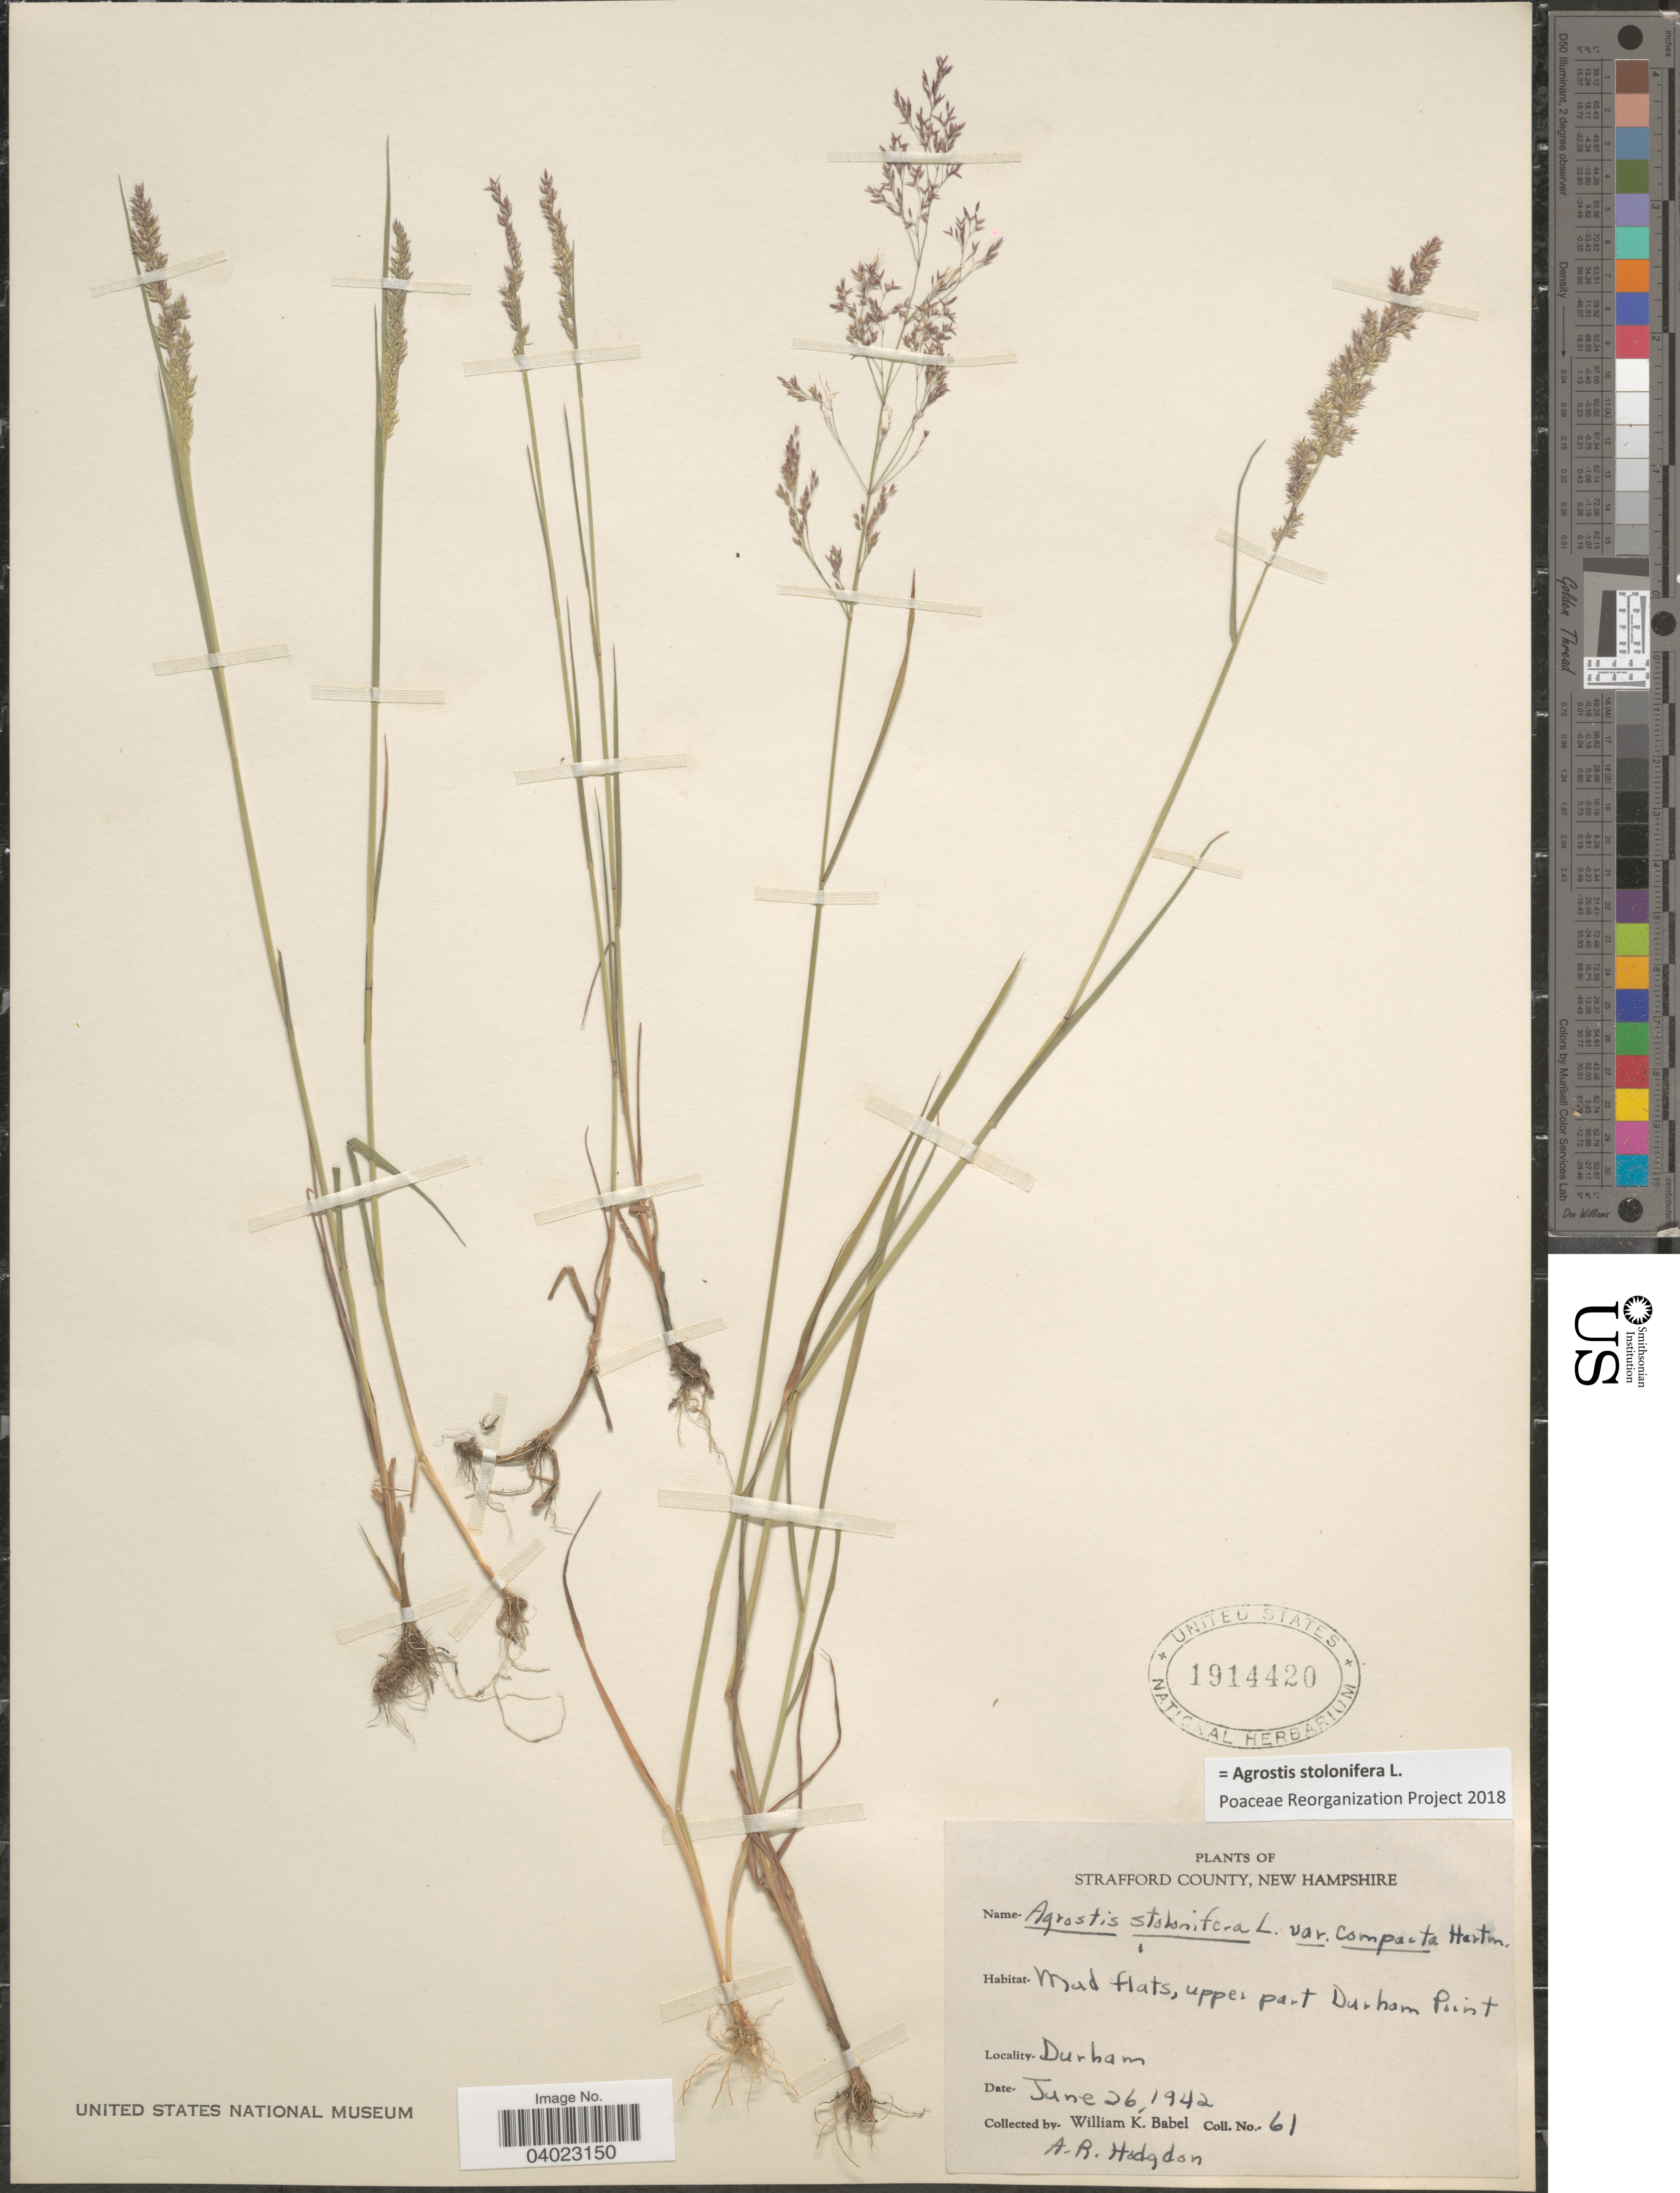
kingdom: Plantae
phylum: Tracheophyta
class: Liliopsida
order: Poales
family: Poaceae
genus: Agrostis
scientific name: Agrostis stolonifera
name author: L.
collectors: W. Babel & A. R. Hodgdon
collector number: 61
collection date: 1942-06-26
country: United States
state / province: New Hampshire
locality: Strafford County. Mud flats, upper part Durham Point. Durham.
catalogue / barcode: US 1914420